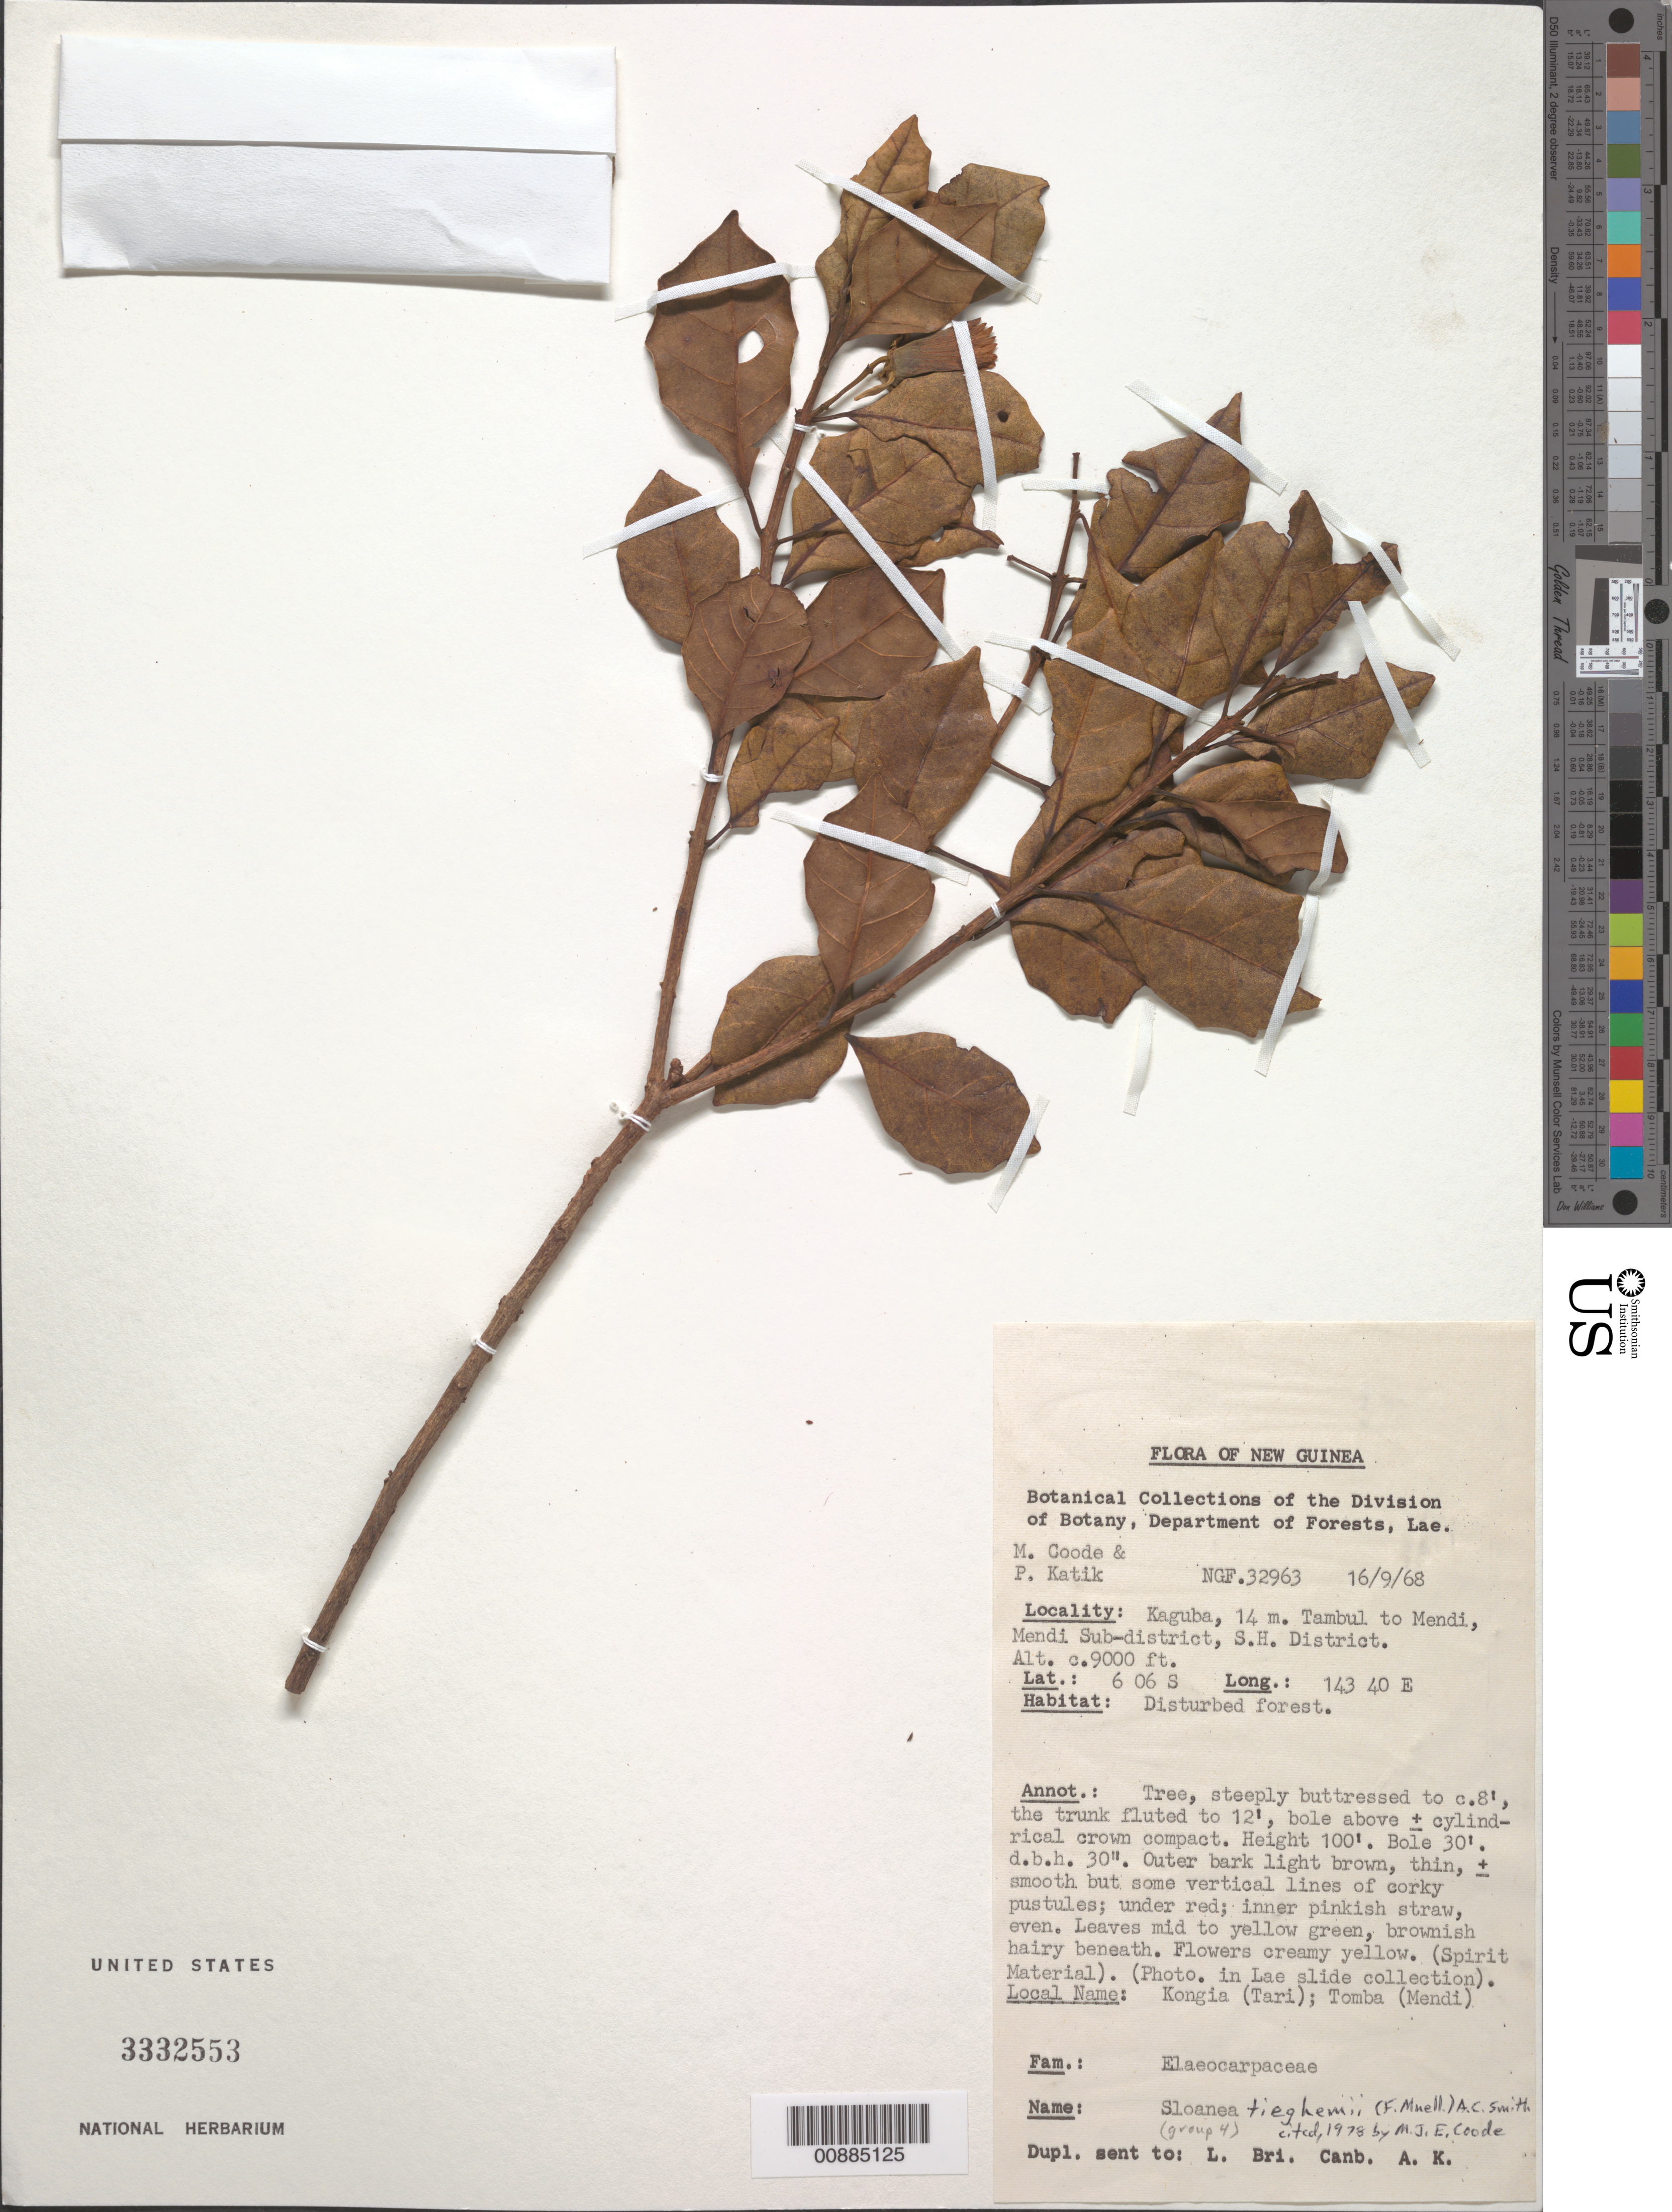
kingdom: Plantae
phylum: Tracheophyta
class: Magnoliopsida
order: Oxalidales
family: Elaeocarpaceae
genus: Sloanea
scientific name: Sloanea tieghemi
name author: A.C. Sm.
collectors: M. J. E. Coode & P. Katik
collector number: NGF 32963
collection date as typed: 16 Sep 1968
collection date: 1968-09-16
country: Papua New Guinea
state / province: Southern Highlands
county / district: Mendi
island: New Guinea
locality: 14m. Tambul to Mendi, Kagua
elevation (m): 2743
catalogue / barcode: US 3332553